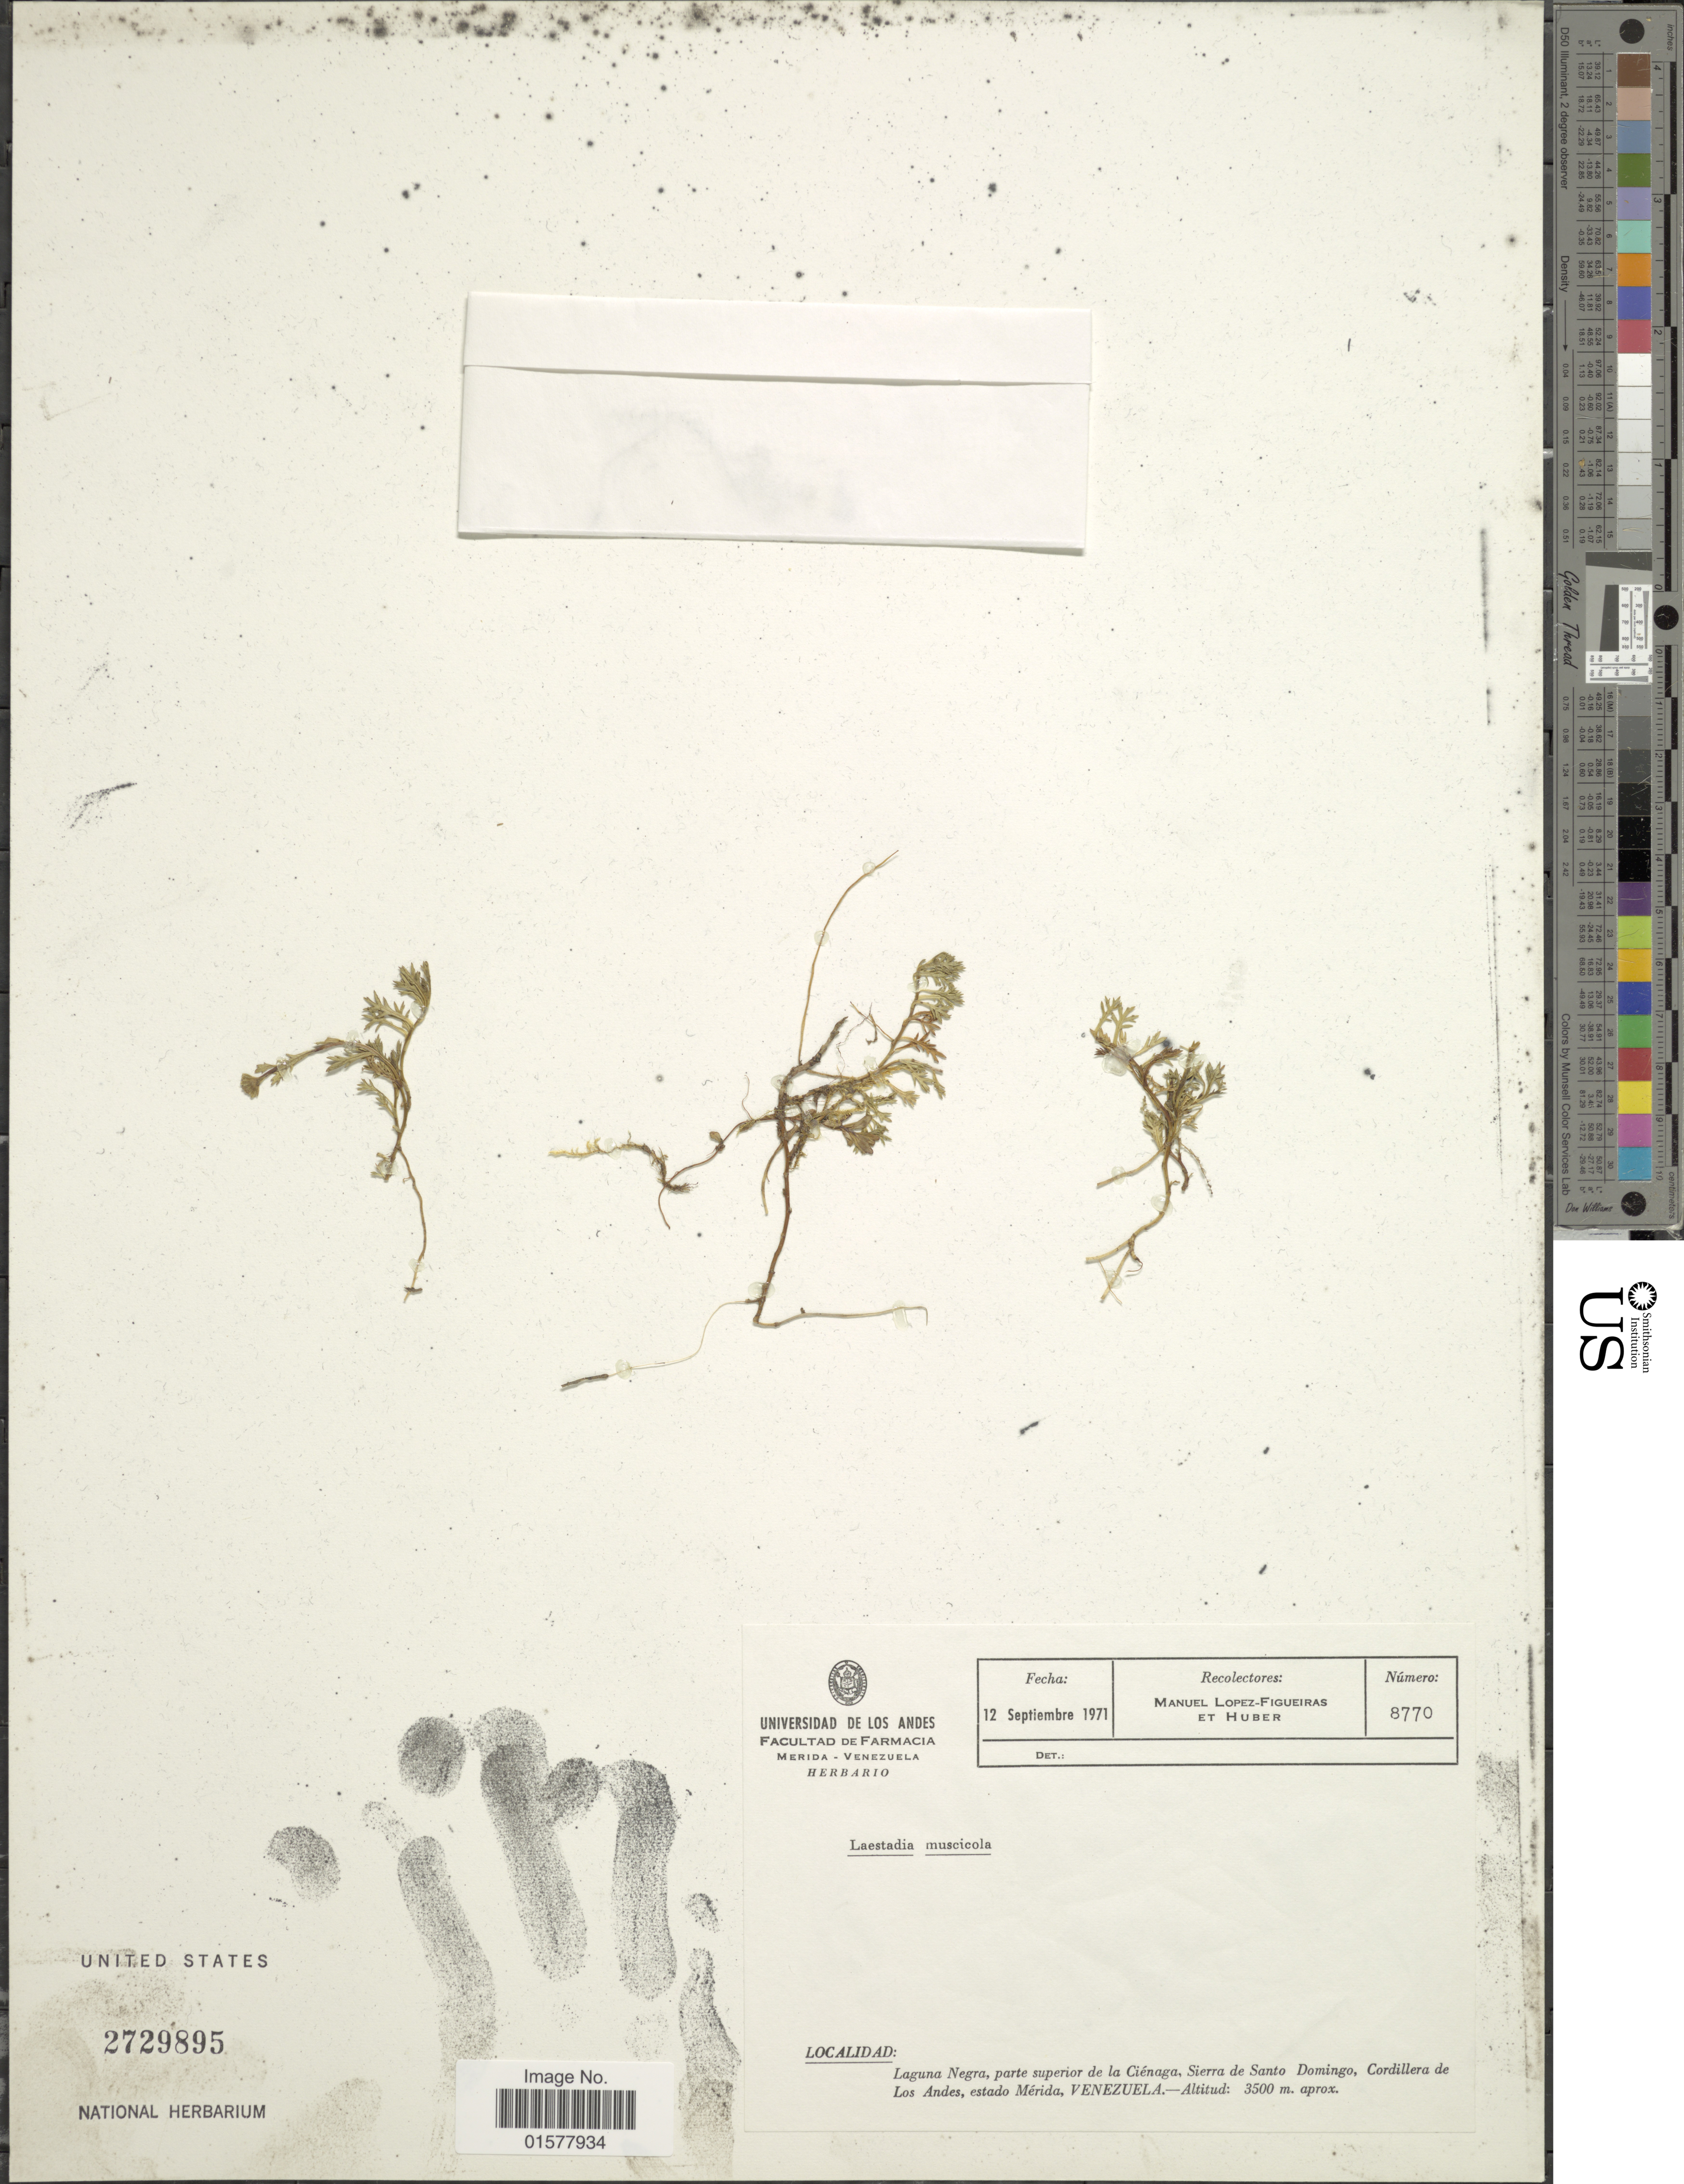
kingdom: Plantae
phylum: Tracheophyta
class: Magnoliopsida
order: Asterales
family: Asteraceae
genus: Laestadia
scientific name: Laestadia muscicola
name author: Wedd.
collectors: M. Lopéz-F.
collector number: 8770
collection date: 1971-09-12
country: Venezuela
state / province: Mérida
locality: Laguna Negra, parte superior de la Cienaga, Sierra de Santo Domingo, Cordillera de Los Andes, estado Merida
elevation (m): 3500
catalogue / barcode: US 2729895